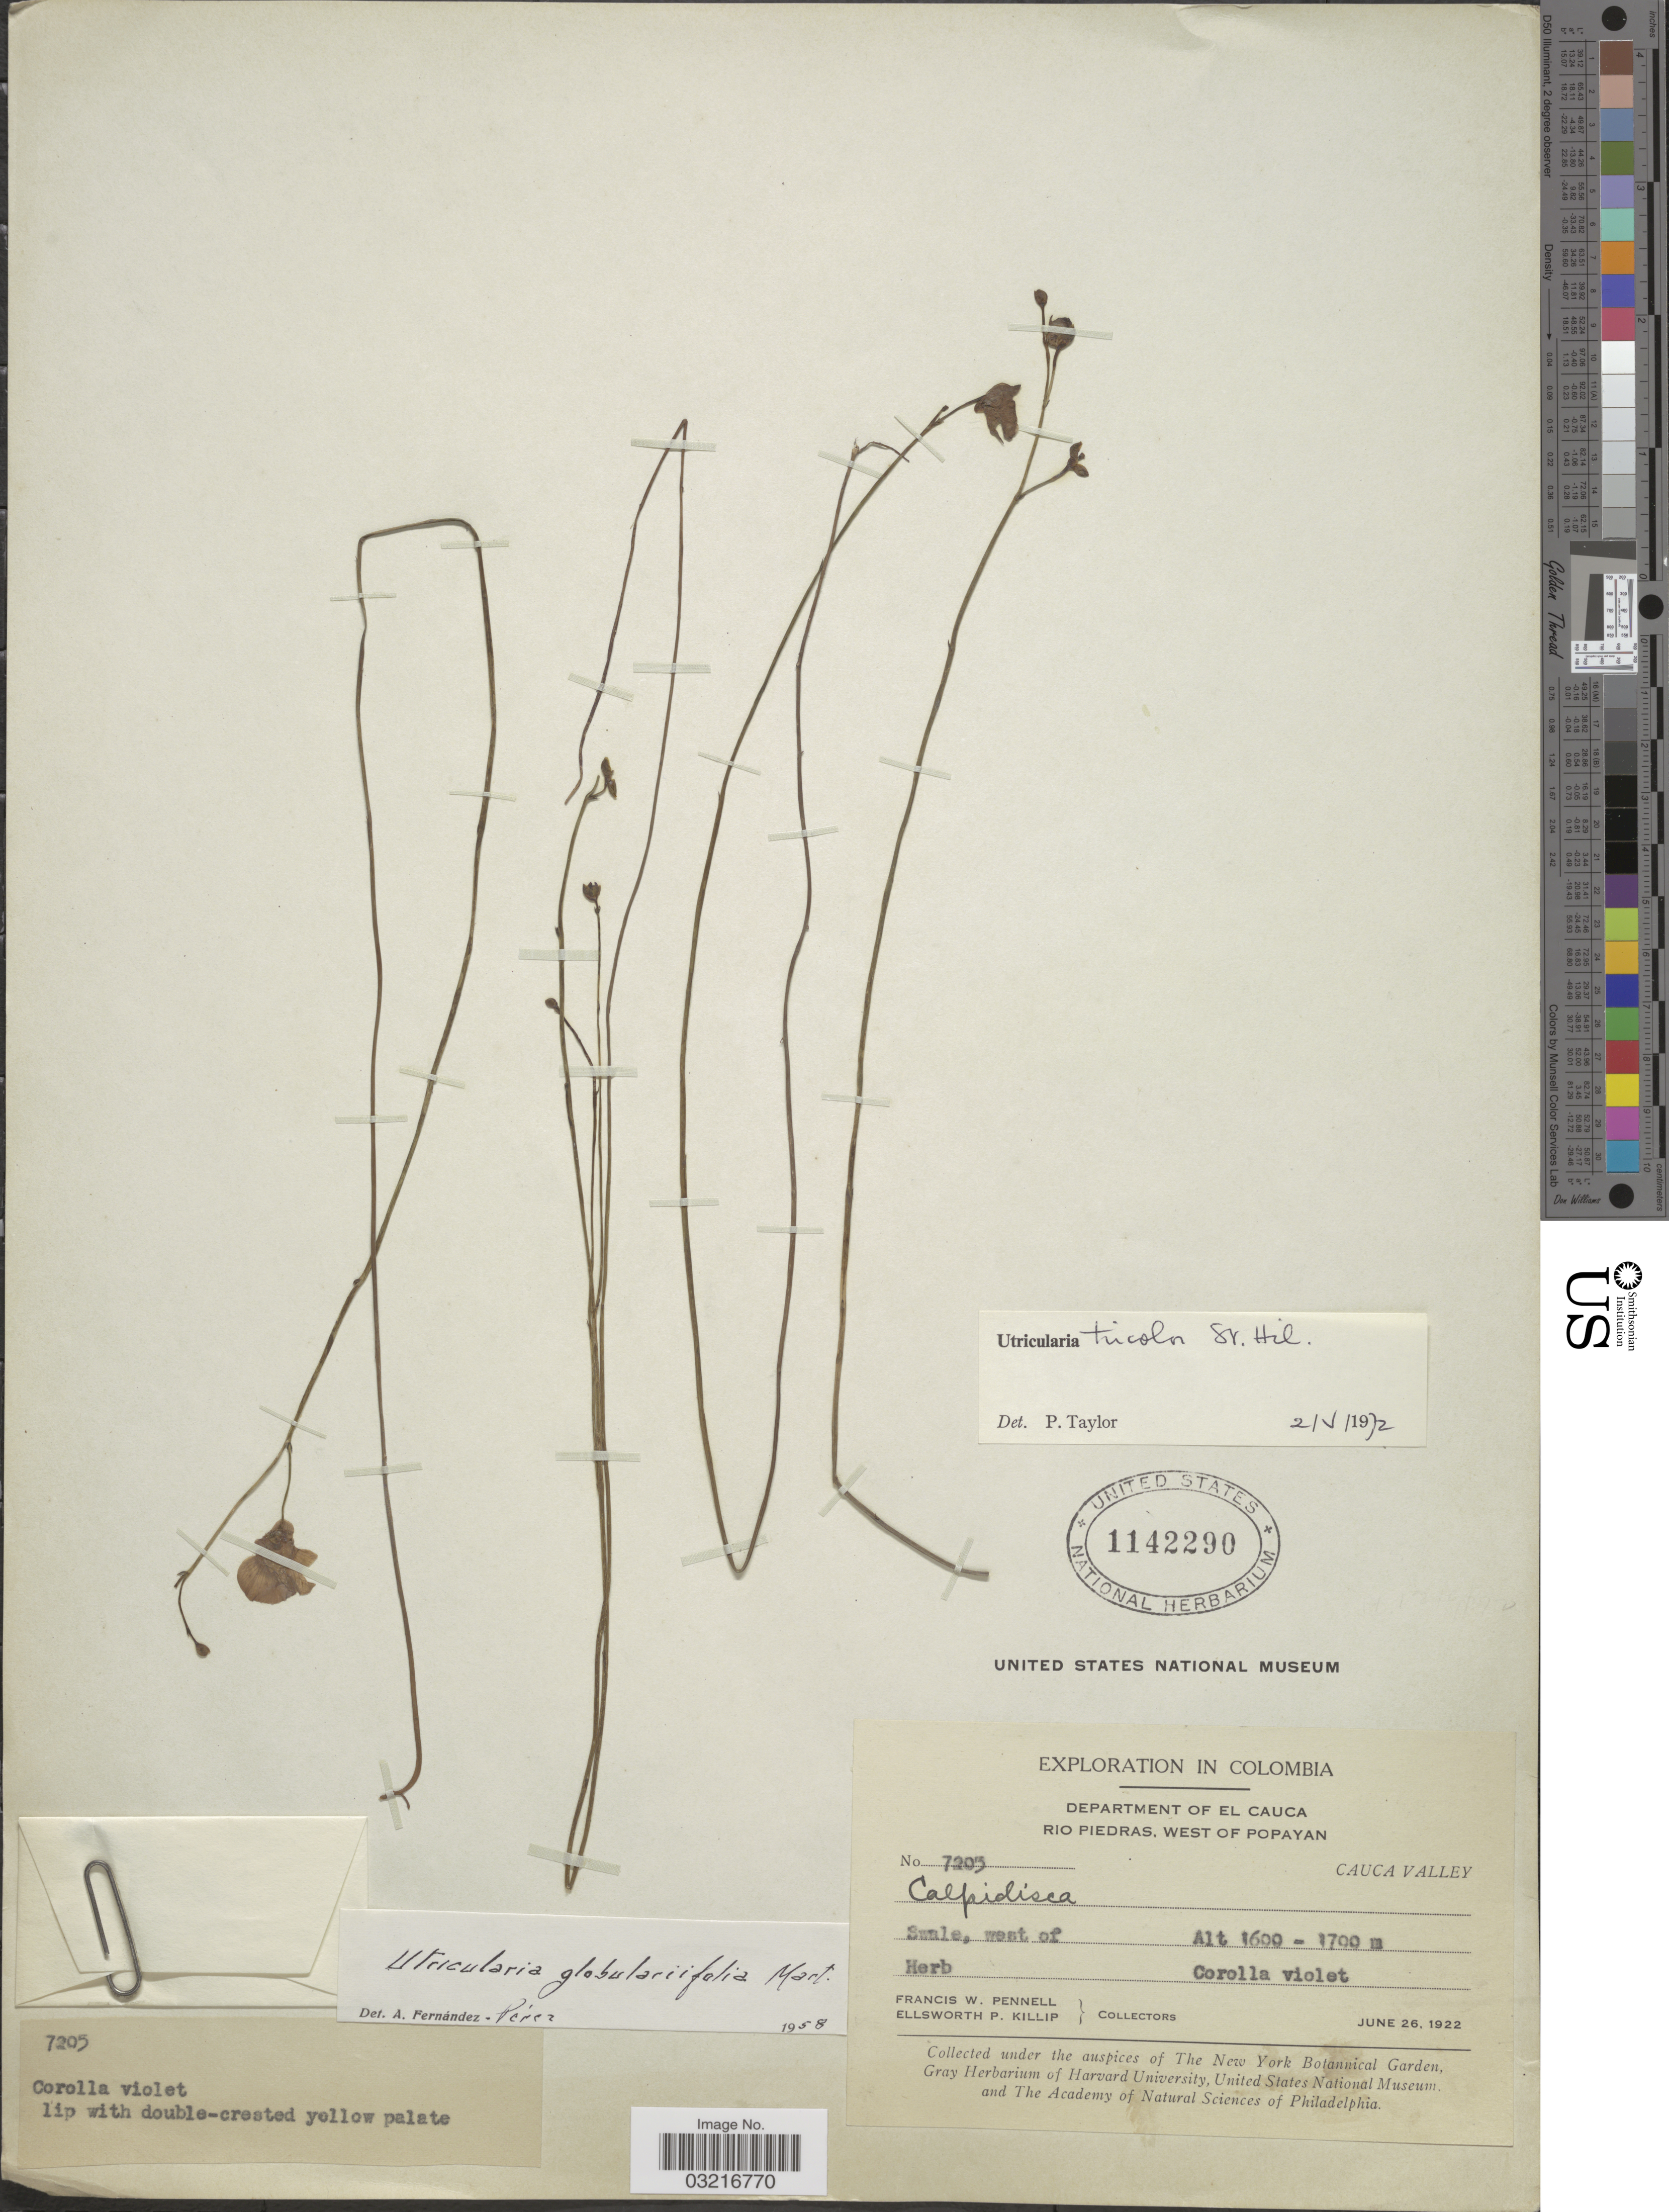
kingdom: Plantae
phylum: Tracheophyta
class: Magnoliopsida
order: Lamiales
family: Lentibulariaceae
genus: Utricularia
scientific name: Utricularia tricolor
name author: A. St.-Hil.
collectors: F. W. Pennell & E. P. Killip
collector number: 7205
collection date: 1922-06-26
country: Colombia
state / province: Cauca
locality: Department of El Cauca, Rio Piedras, west of Popayan, Cauca Valley.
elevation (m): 1600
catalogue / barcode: US 1142290